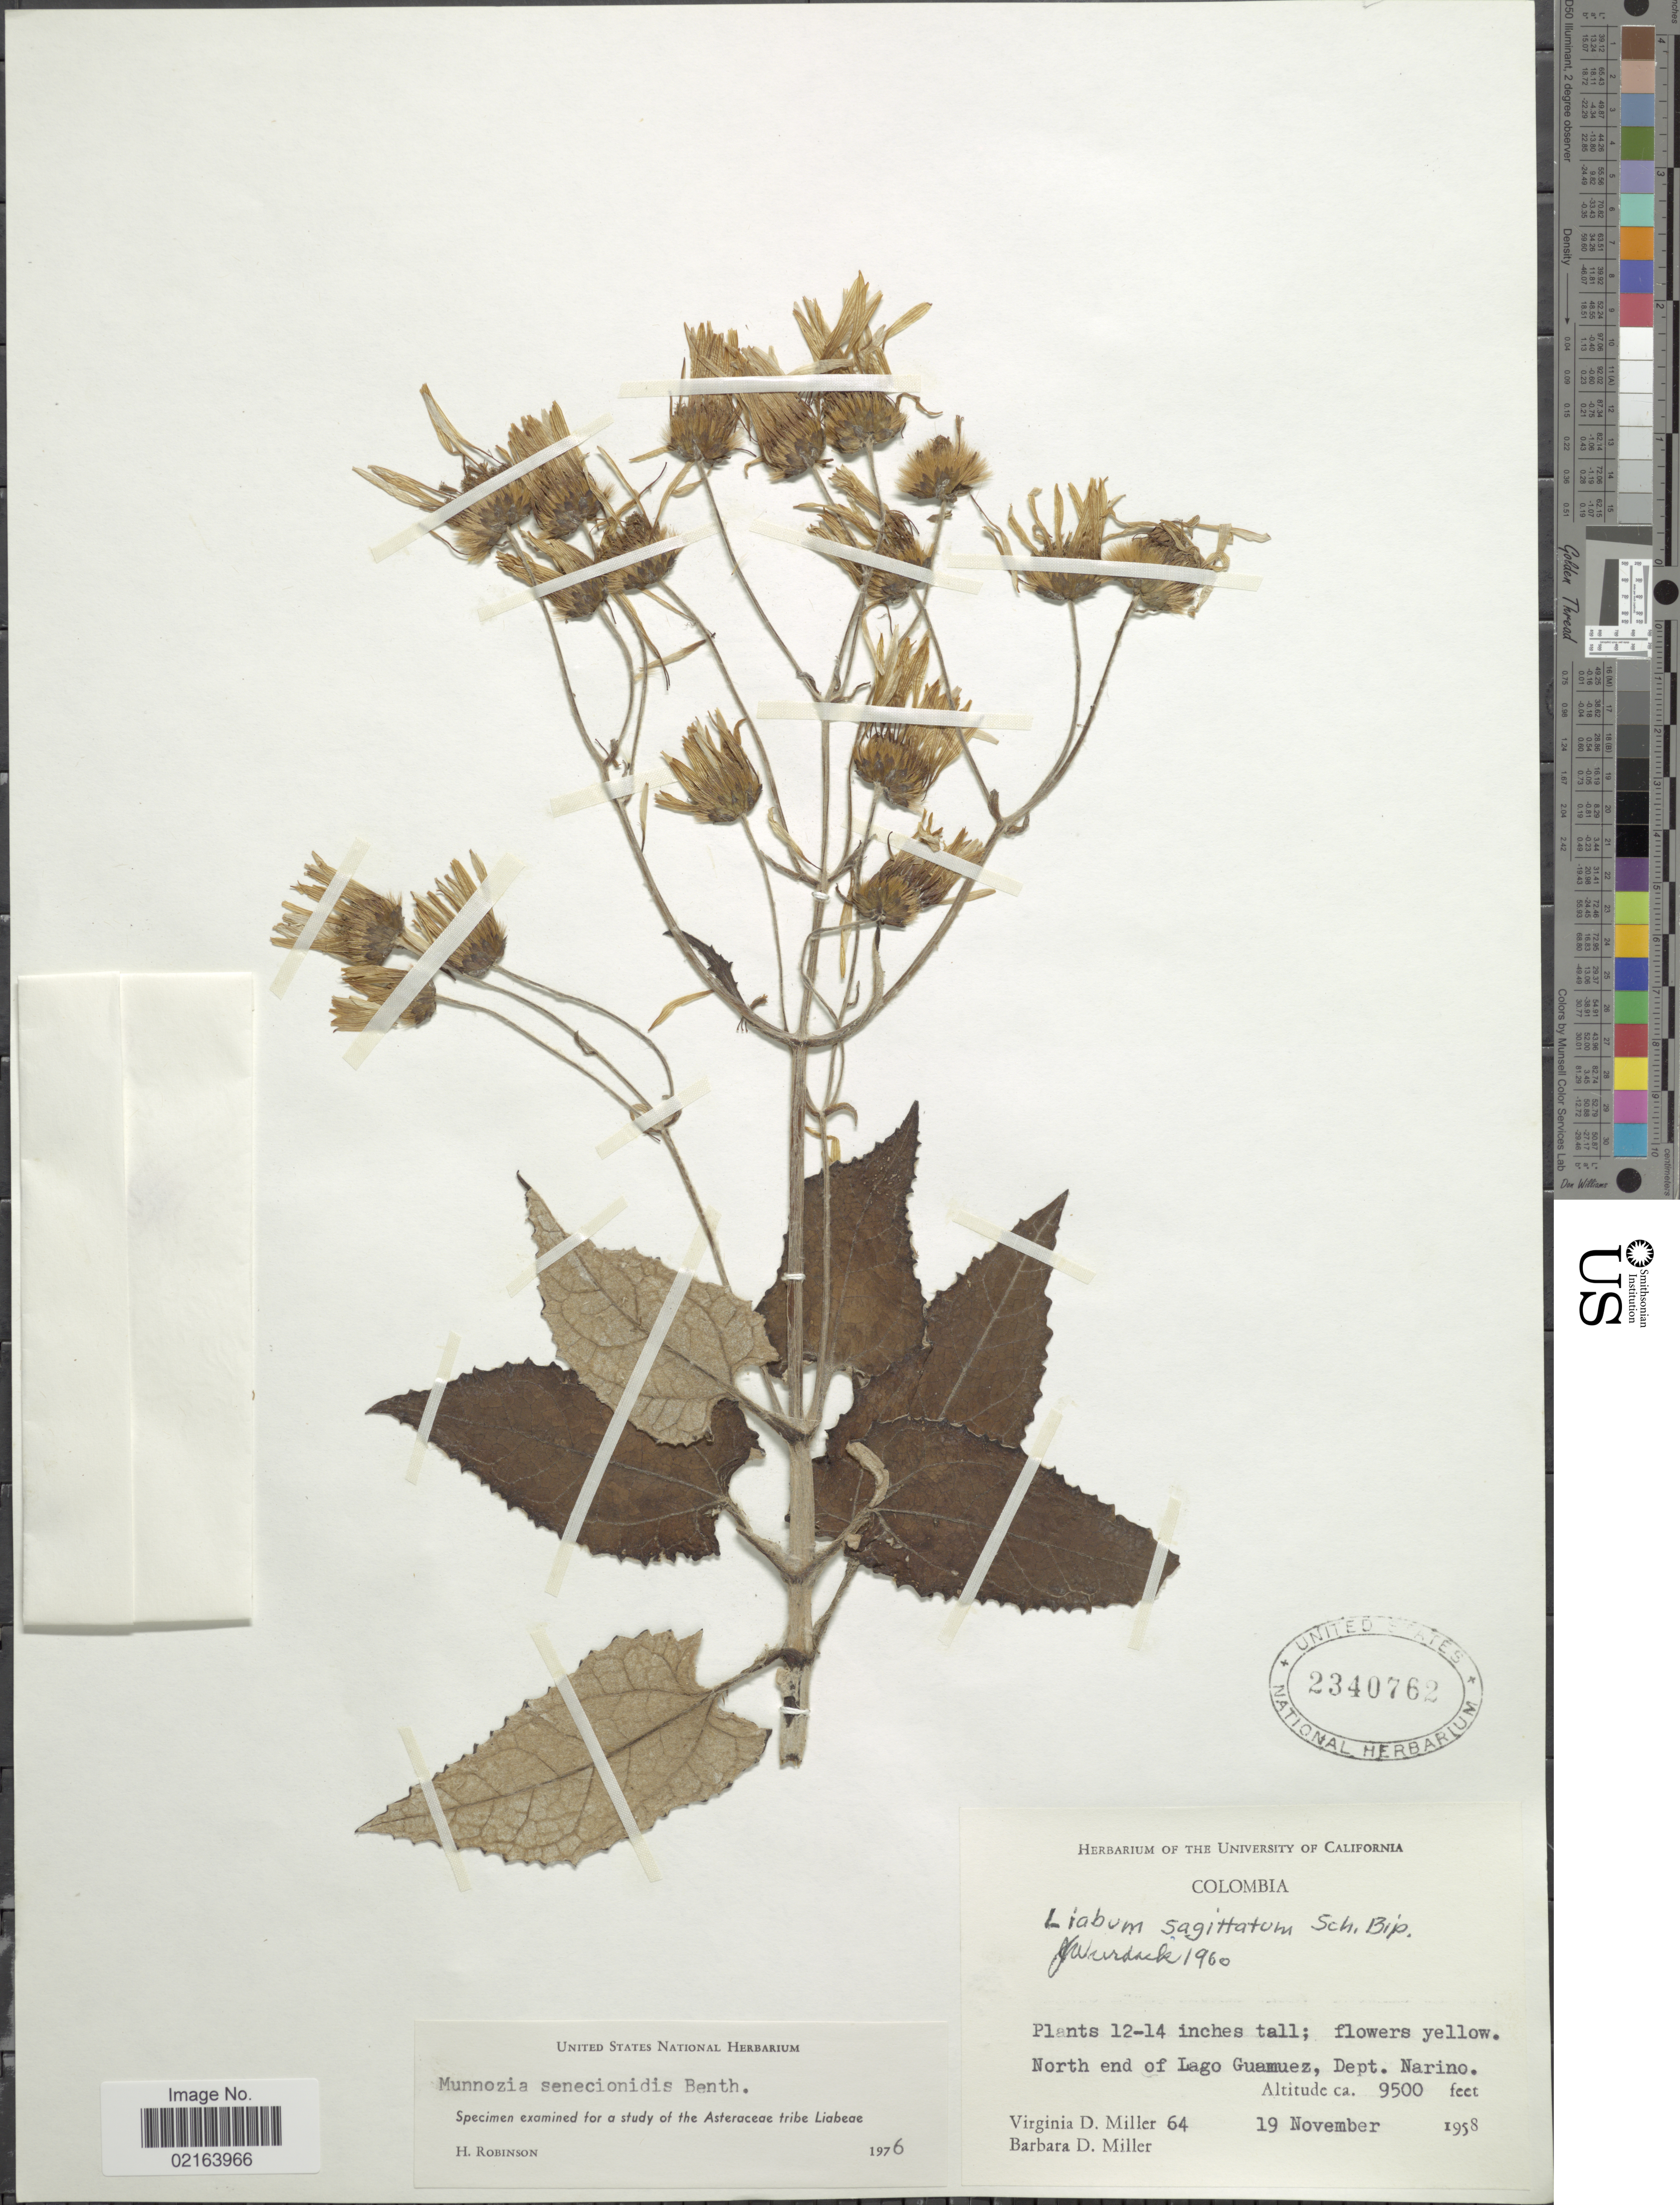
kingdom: Plantae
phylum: Tracheophyta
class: Magnoliopsida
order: Asterales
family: Asteraceae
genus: Munnozia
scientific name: Munnozia senecionidis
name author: Benth.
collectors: V. D. Miller & B. D. Miller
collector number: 64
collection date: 1958-11-19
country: Colombia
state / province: Nariño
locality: North end of Lago Guamuez, Dept. Narino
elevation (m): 2896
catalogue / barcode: US 2340762